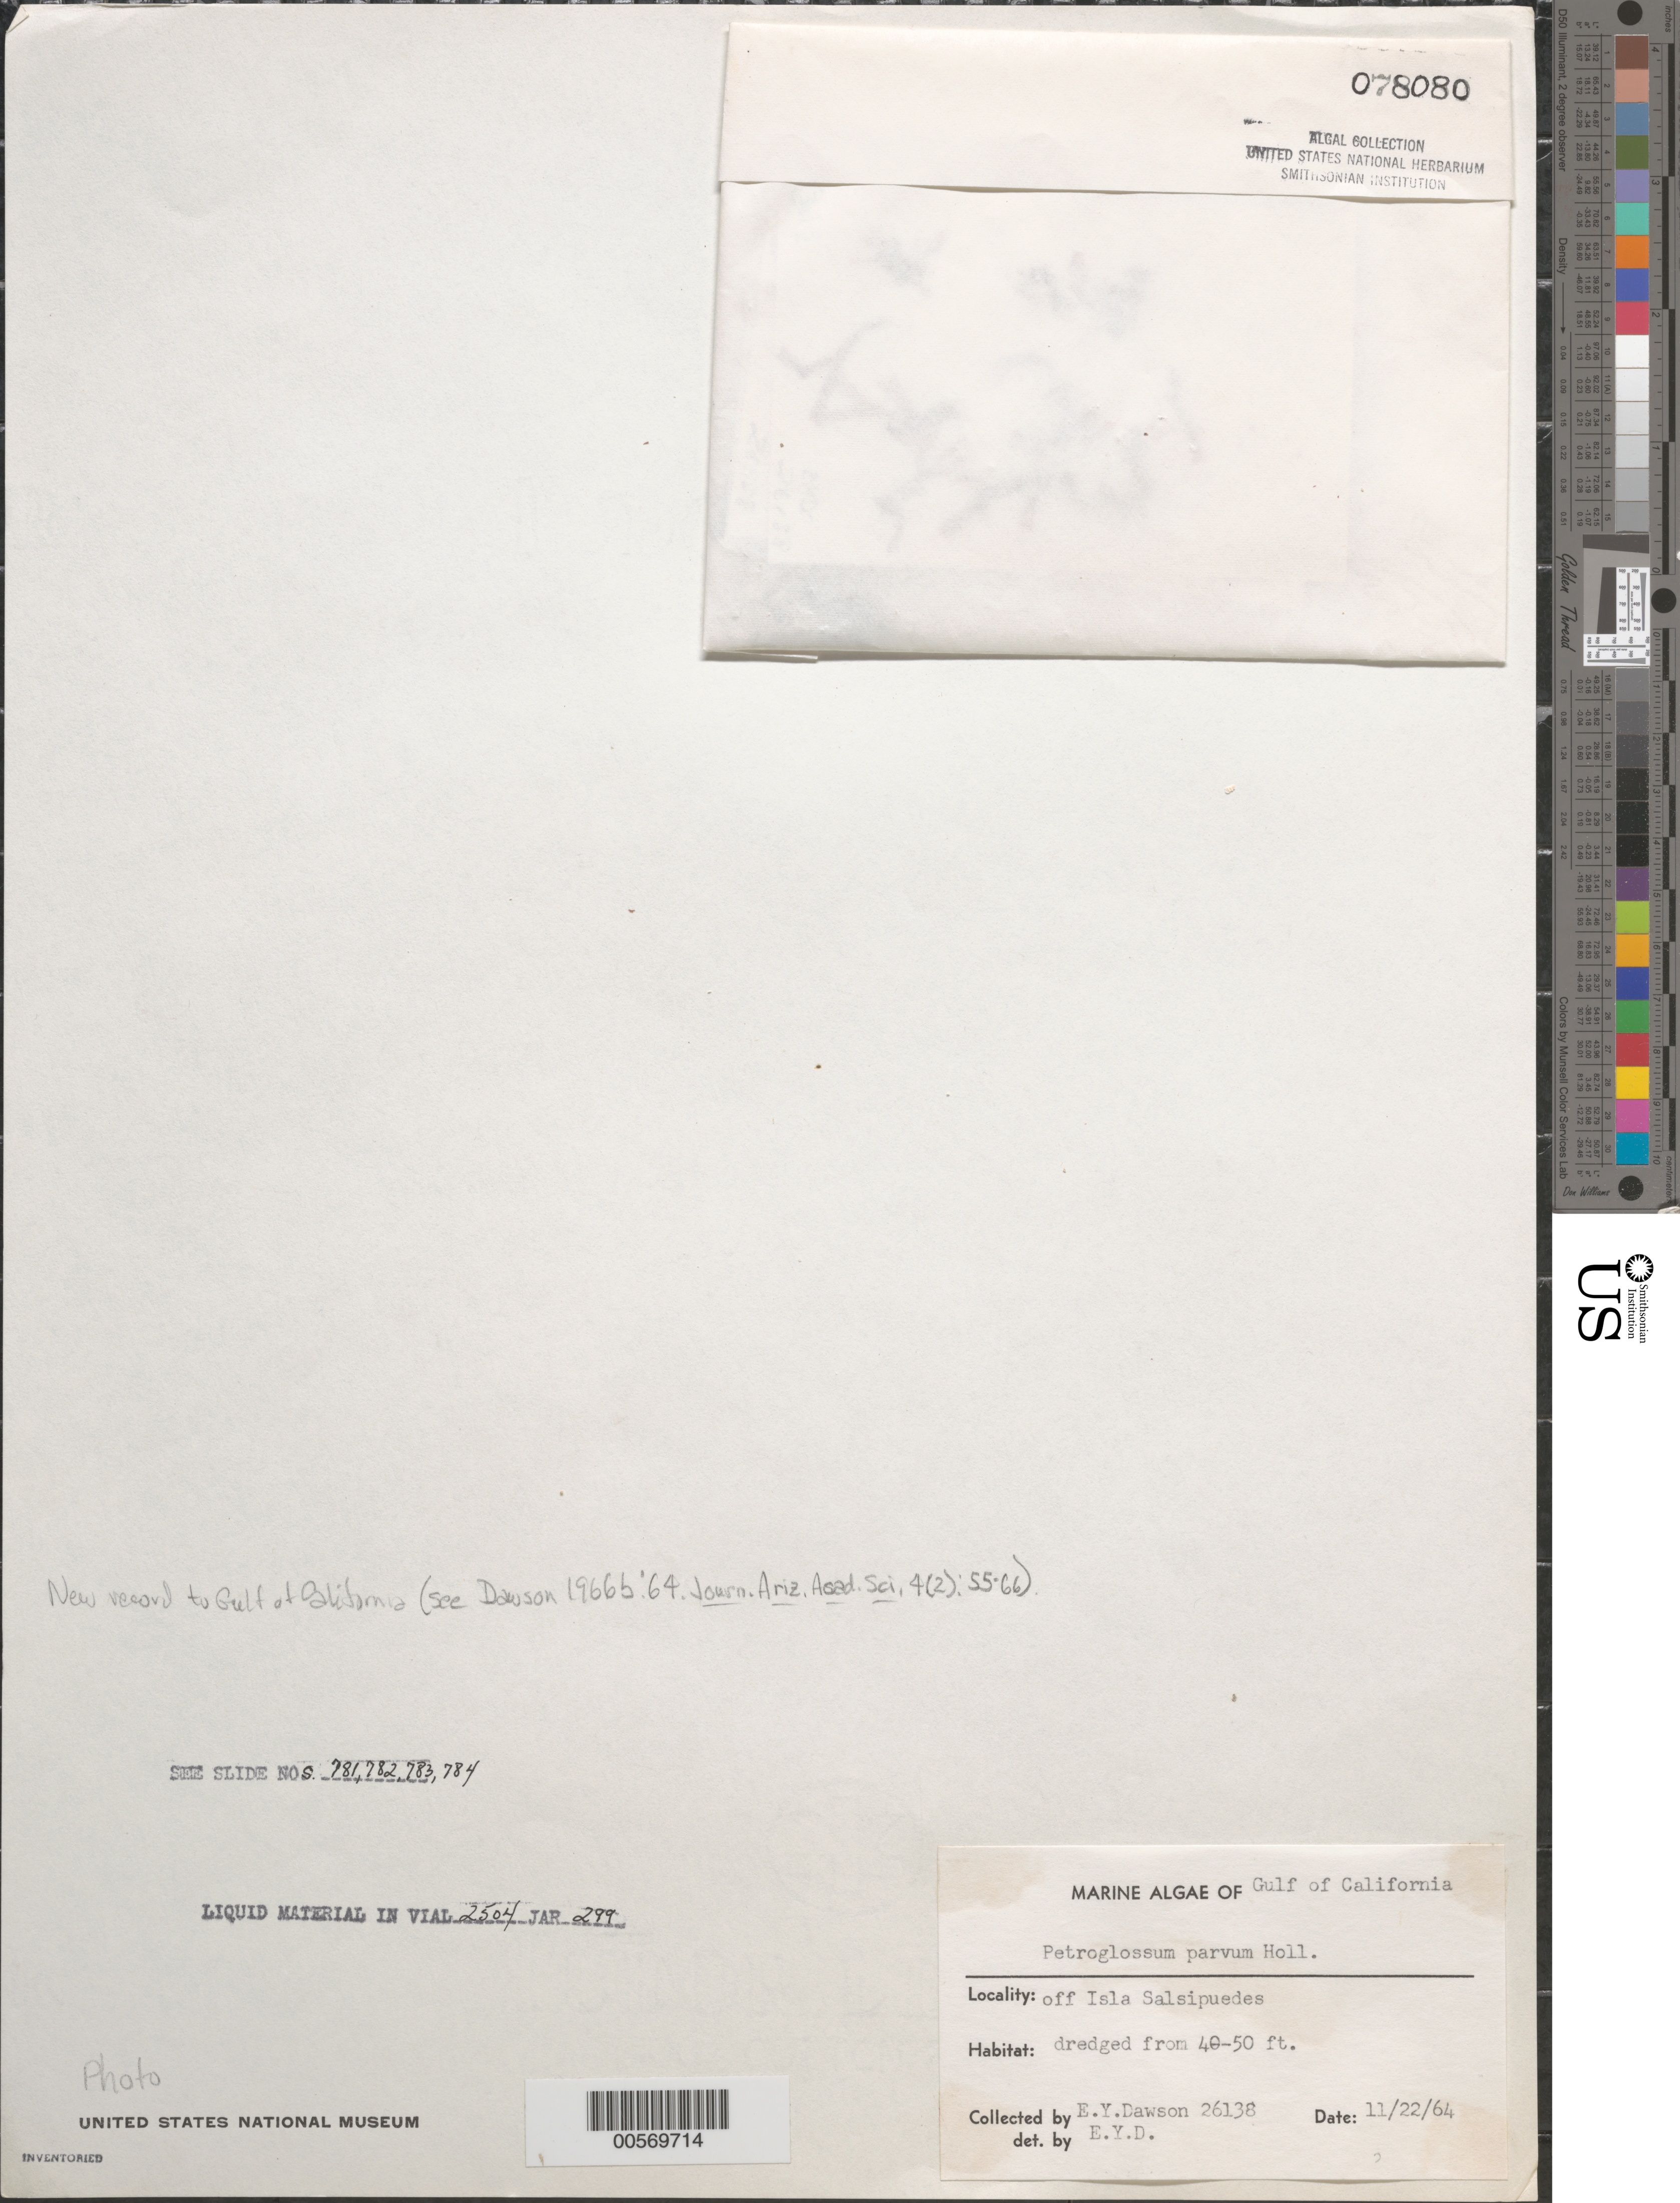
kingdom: Plantae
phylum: Rhodophyta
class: Florideophyceae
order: Gigartinales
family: Phyllophoraceae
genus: Petroglossum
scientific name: Petroglossum parvum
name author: Hollenb.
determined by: Dawson, E. Y.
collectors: E. Y. Dawson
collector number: EYD 26138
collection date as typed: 22 Nov 1964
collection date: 1964-11-22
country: Mexico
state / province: Baja California Norte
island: Isla Salsipuedes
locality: Off Isla Salsipuedes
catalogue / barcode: US 78080